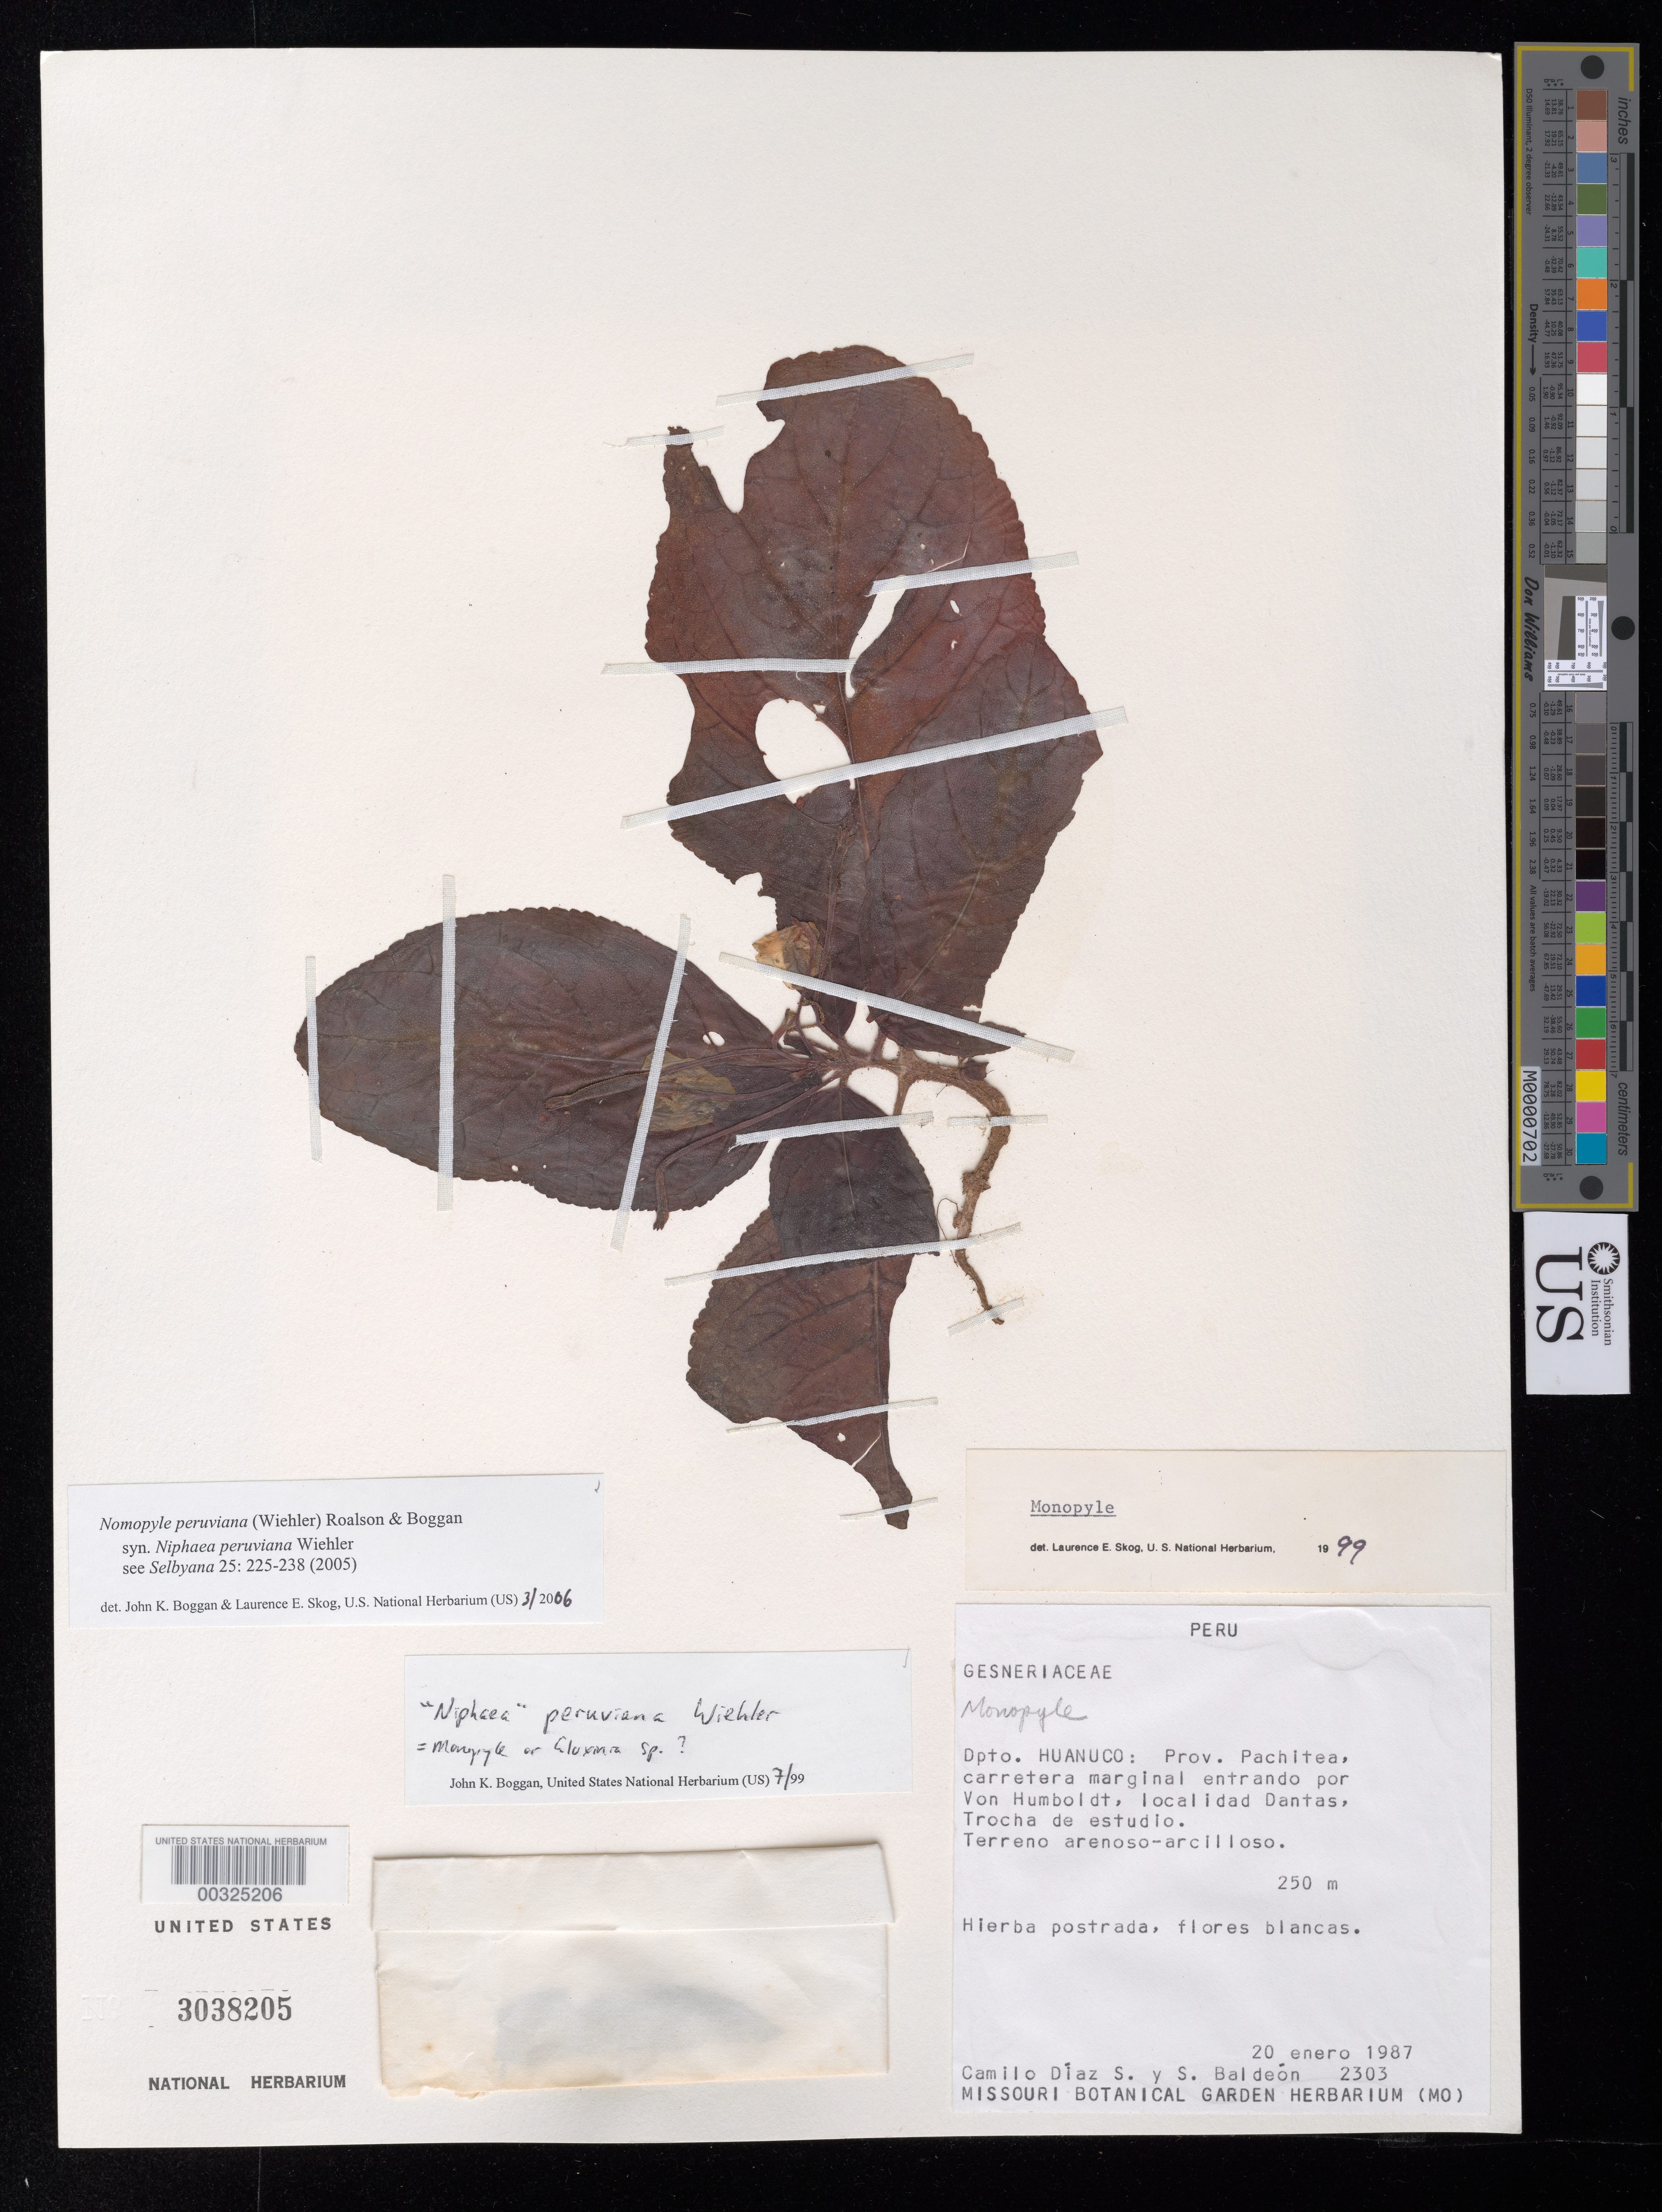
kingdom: Plantae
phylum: Tracheophyta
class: Magnoliopsida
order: Lamiales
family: Gesneriaceae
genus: Nomopyle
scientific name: Nomopyle peruviana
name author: (Wiehler) Roalson & Boggan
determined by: Boggan, J. K.; Skog, L. E.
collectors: C. Díaz S. & S. Baldeón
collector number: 2303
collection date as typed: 20 Jan 1987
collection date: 1987-01-20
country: Peru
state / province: Huánuco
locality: Prov. Pachitea; carretera marginal entrando por Von Humboldt, localidad Dantas, trocha de estudio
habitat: Terreno arenoso-arcilloso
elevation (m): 250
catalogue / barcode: US 3038205